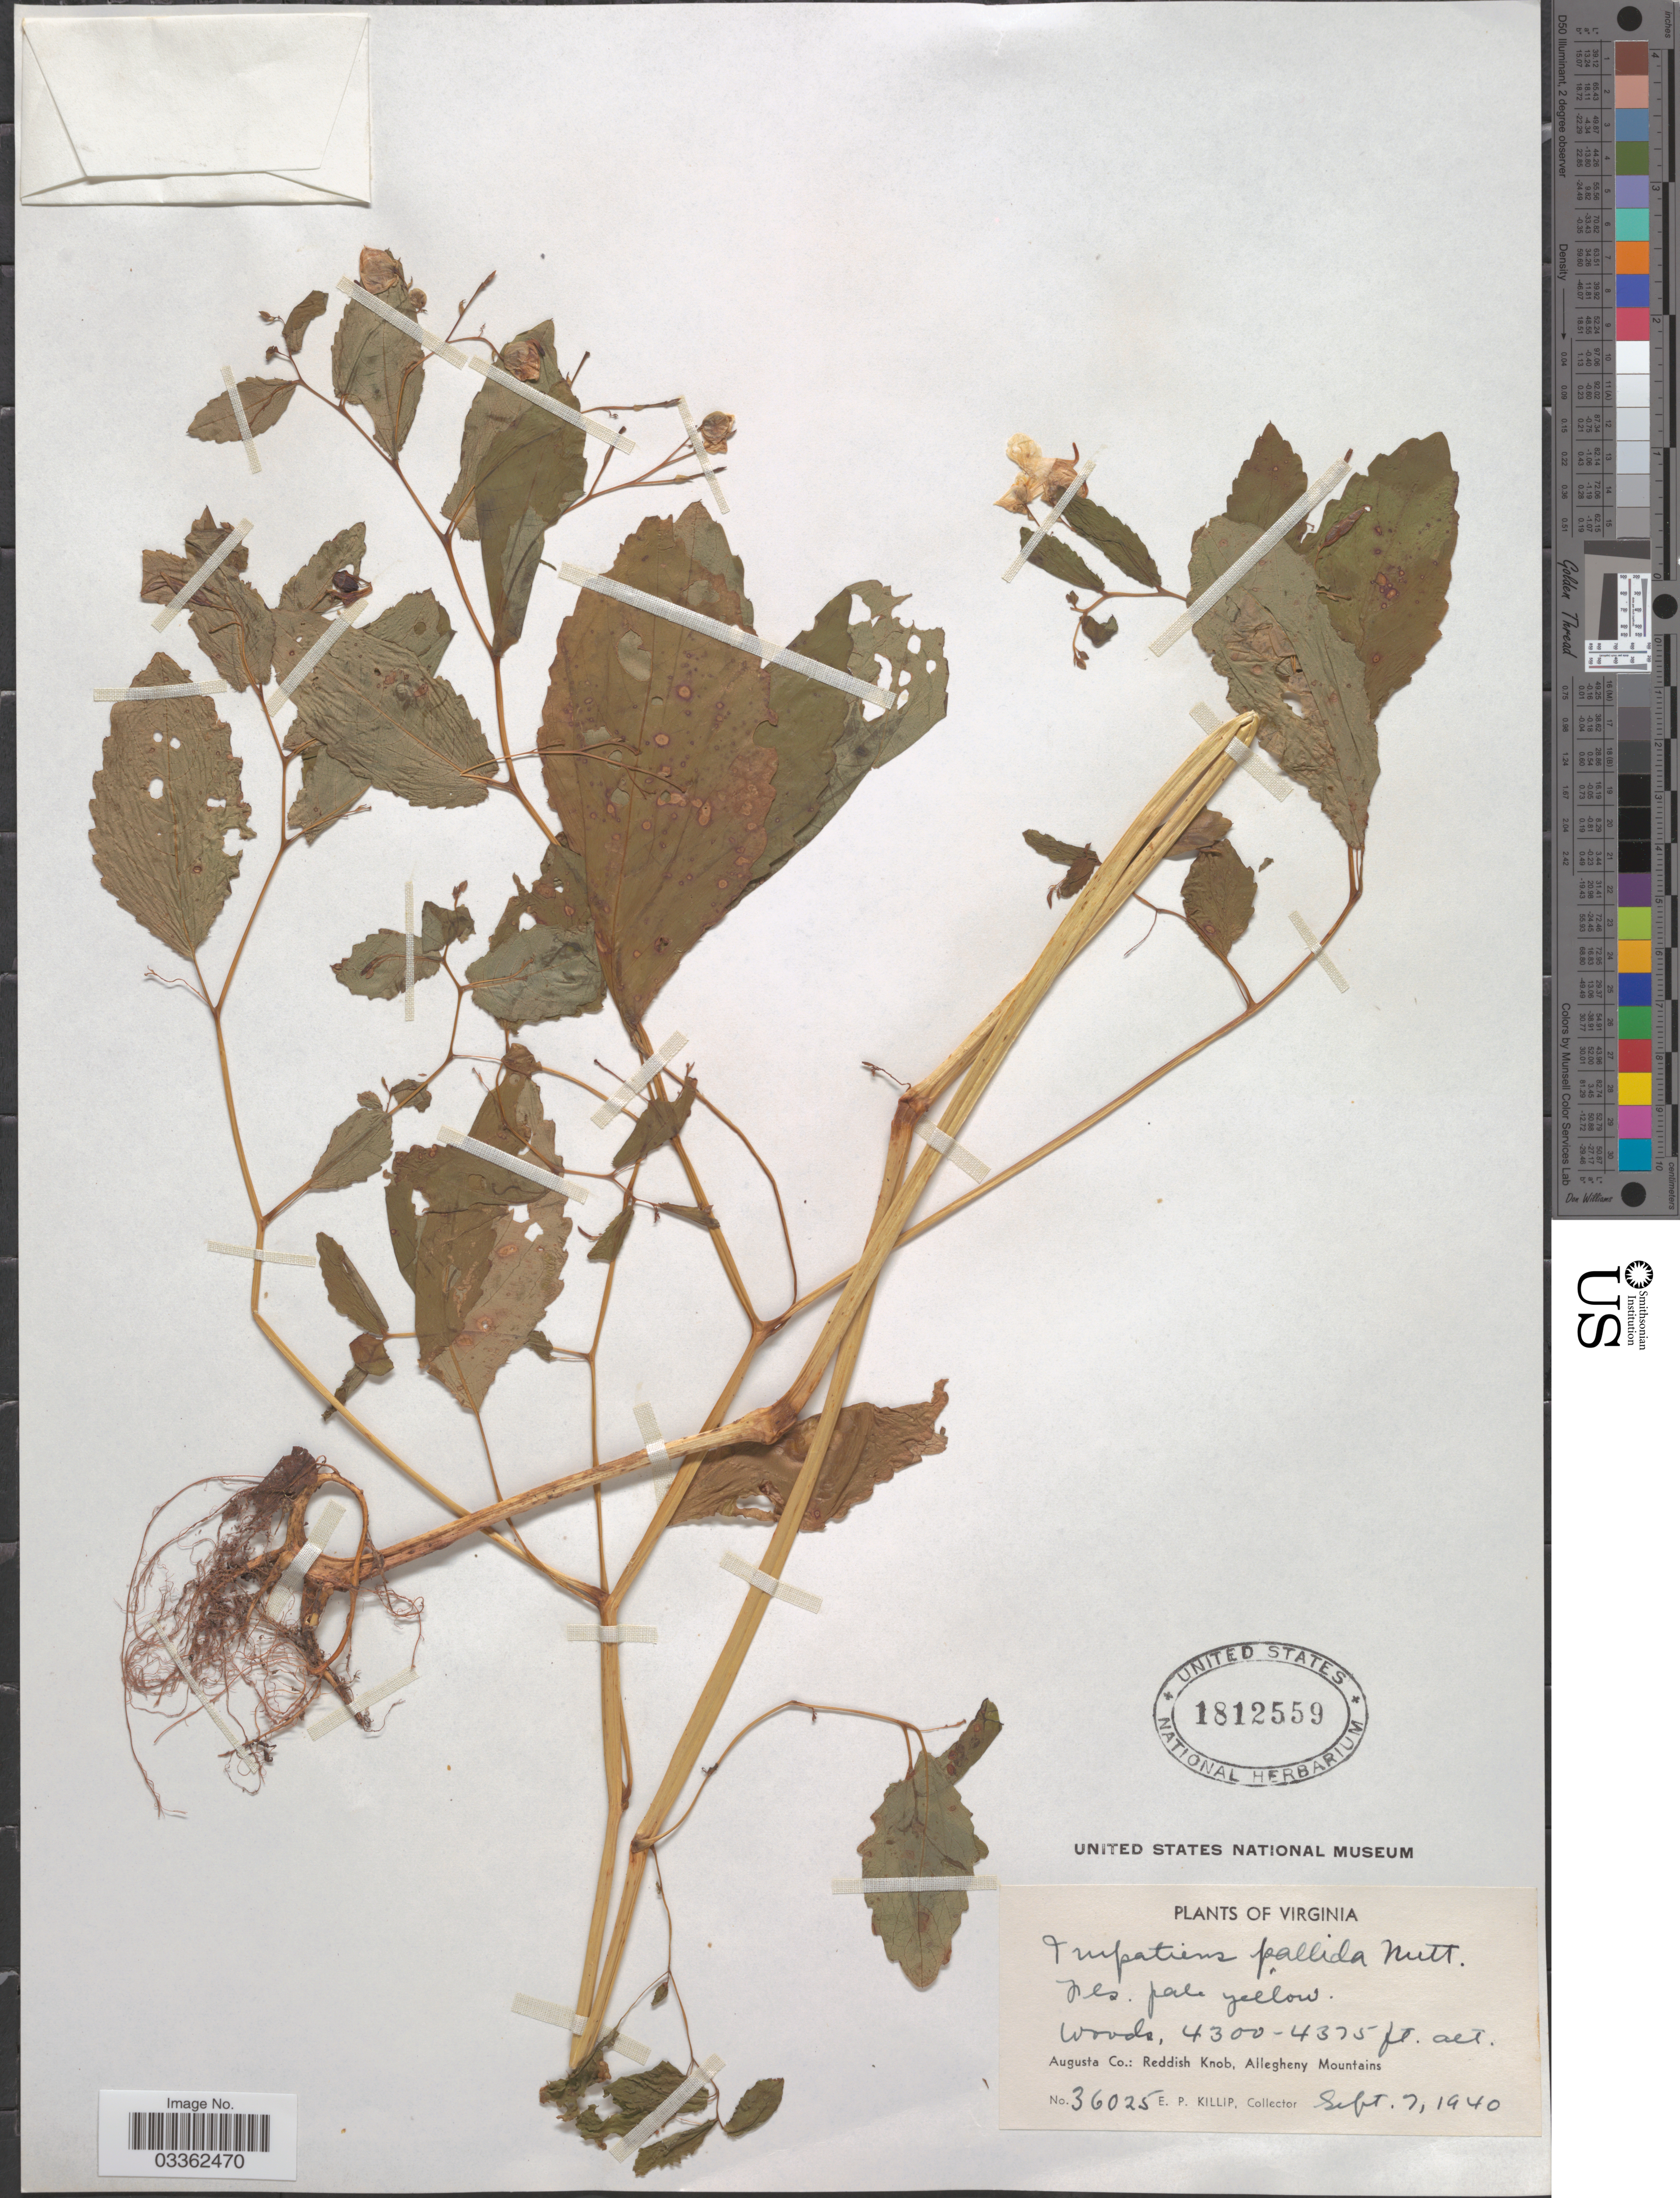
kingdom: Plantae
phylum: Tracheophyta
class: Magnoliopsida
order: Ericales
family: Balsaminaceae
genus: Impatiens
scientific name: Impatiens pallida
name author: Nutt.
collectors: E. P. Killip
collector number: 36025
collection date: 1940-09-07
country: United States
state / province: Virginia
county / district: Augusta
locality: Augusta Co.: Reddish Knob, Allegheny Mountains.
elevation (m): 1311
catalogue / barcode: US 1812559